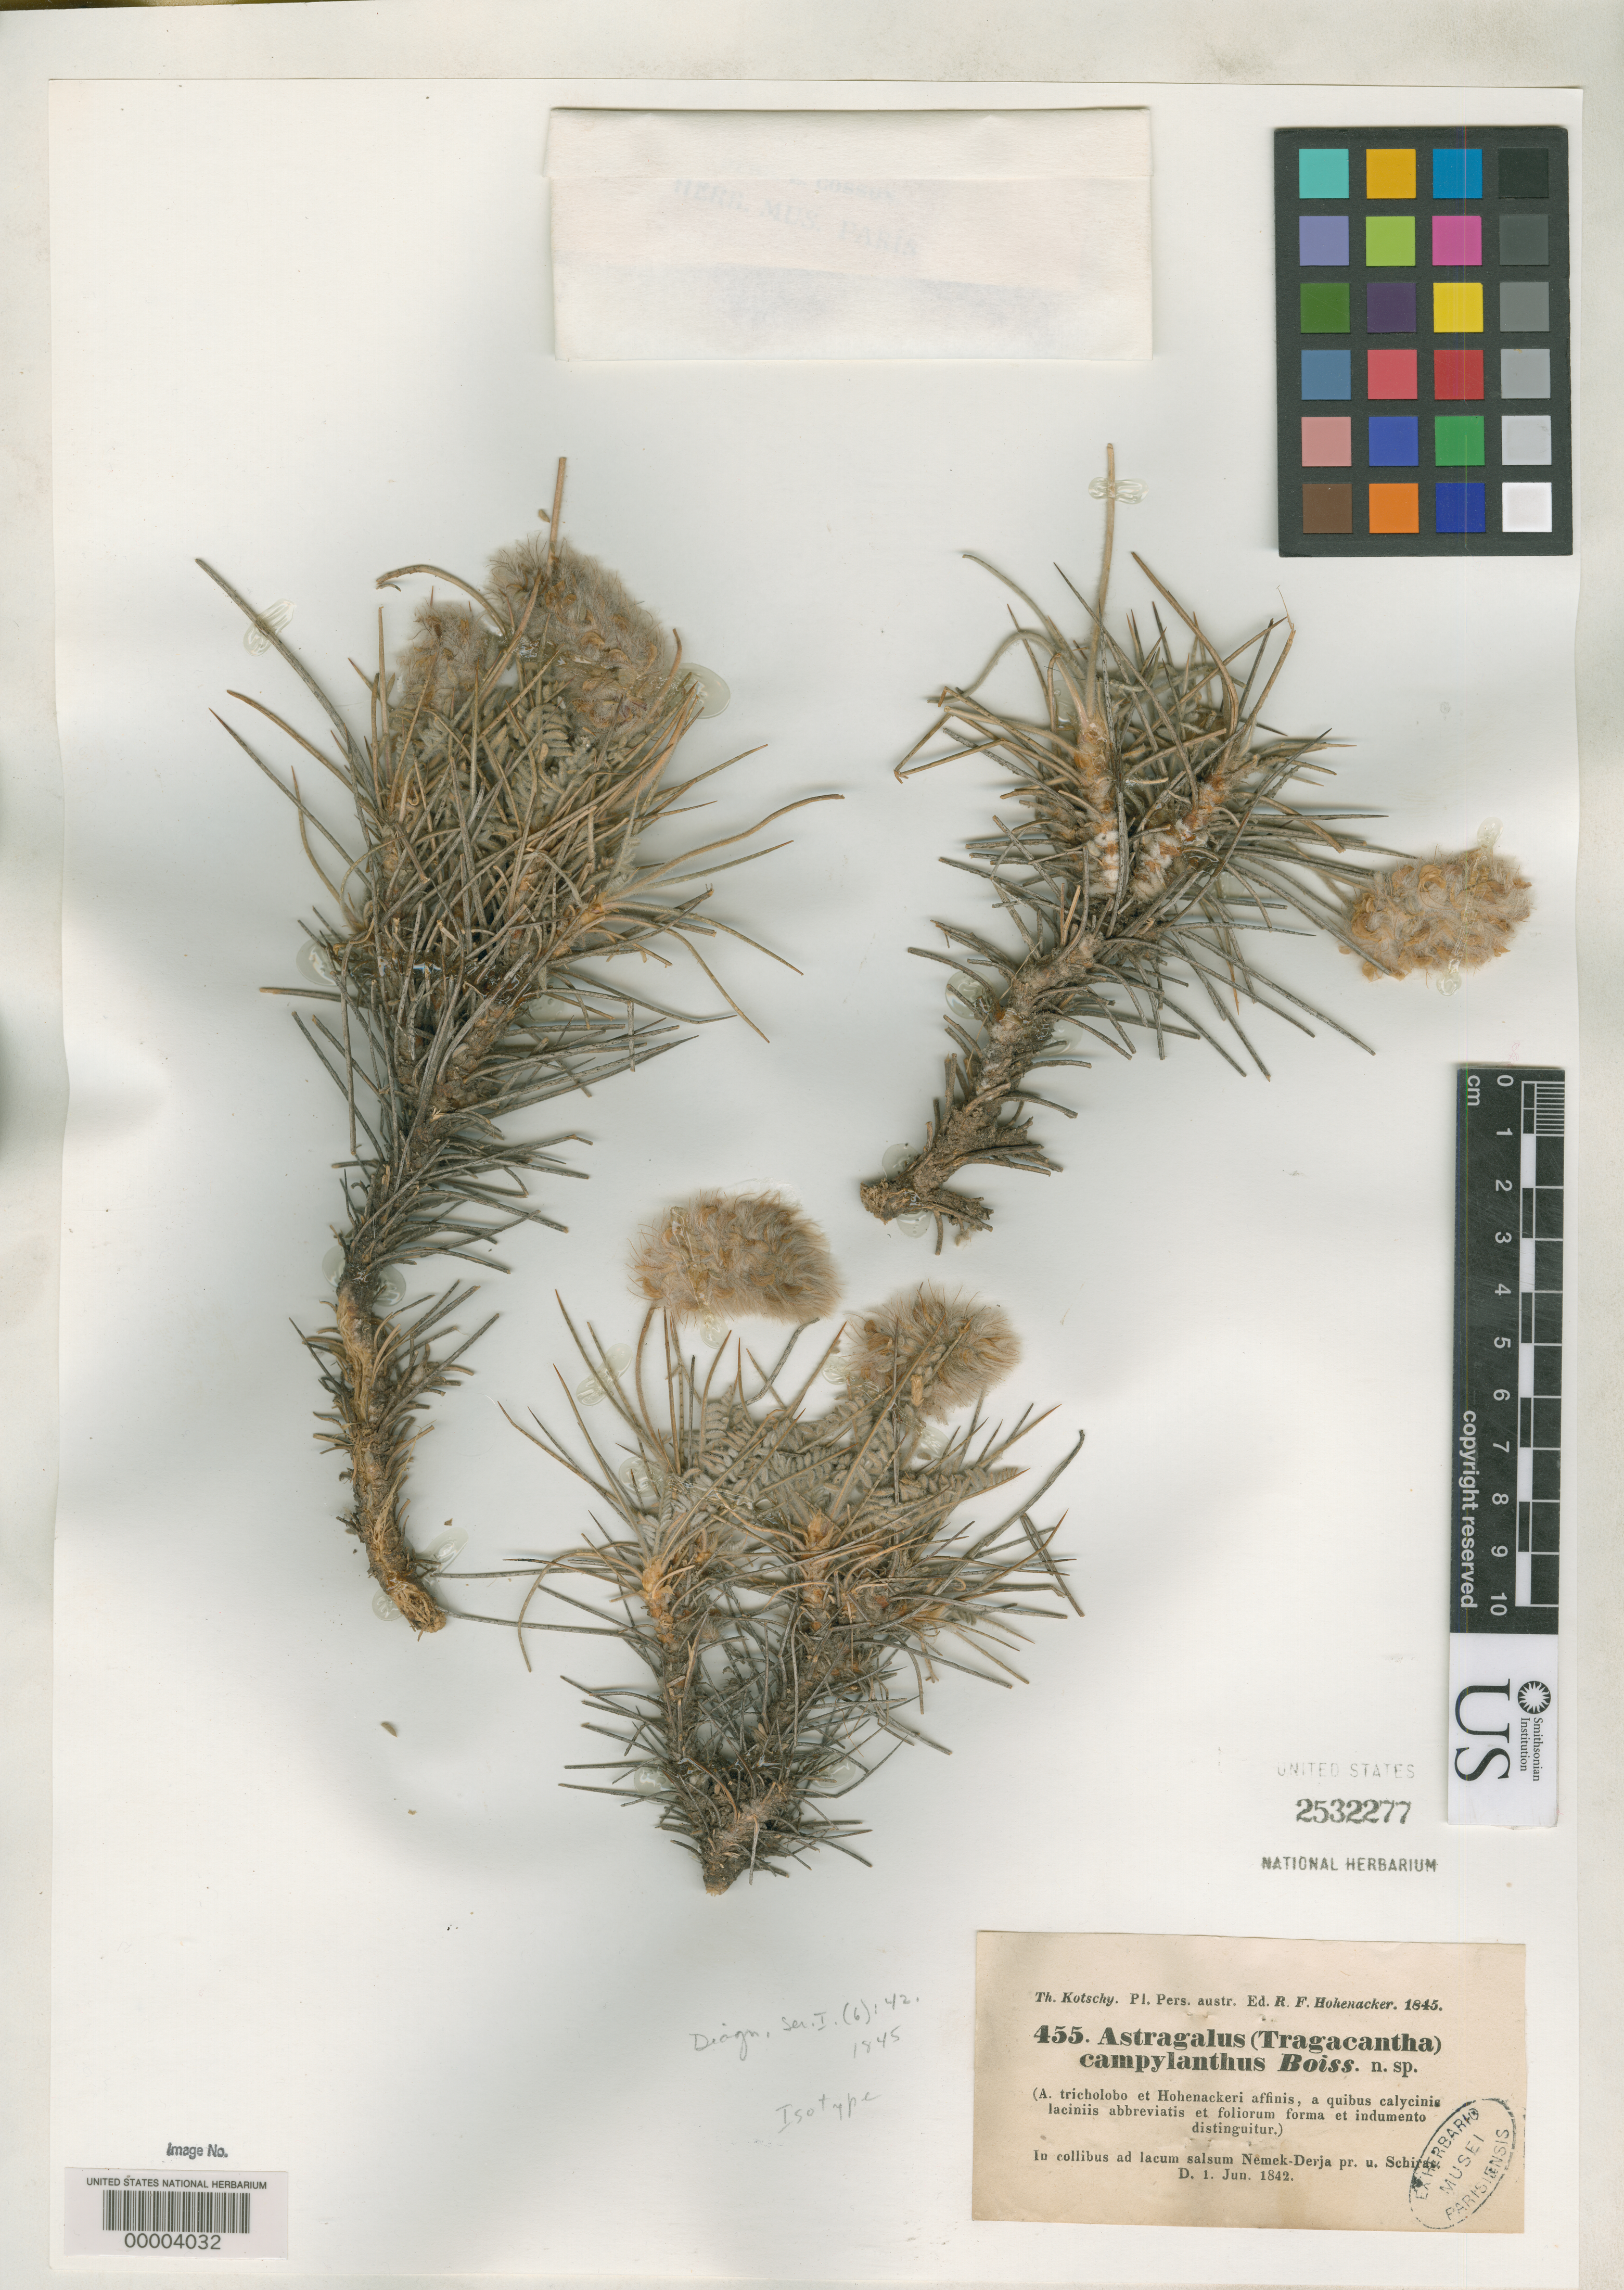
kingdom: Plantae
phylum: Tracheophyta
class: Magnoliopsida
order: Fabales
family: Fabaceae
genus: Astragalus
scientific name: Astragalus campylanthus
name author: Boiss.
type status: Isotype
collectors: K. G. Kotschy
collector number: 455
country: Iran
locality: (country as "Persia").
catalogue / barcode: US 2532277